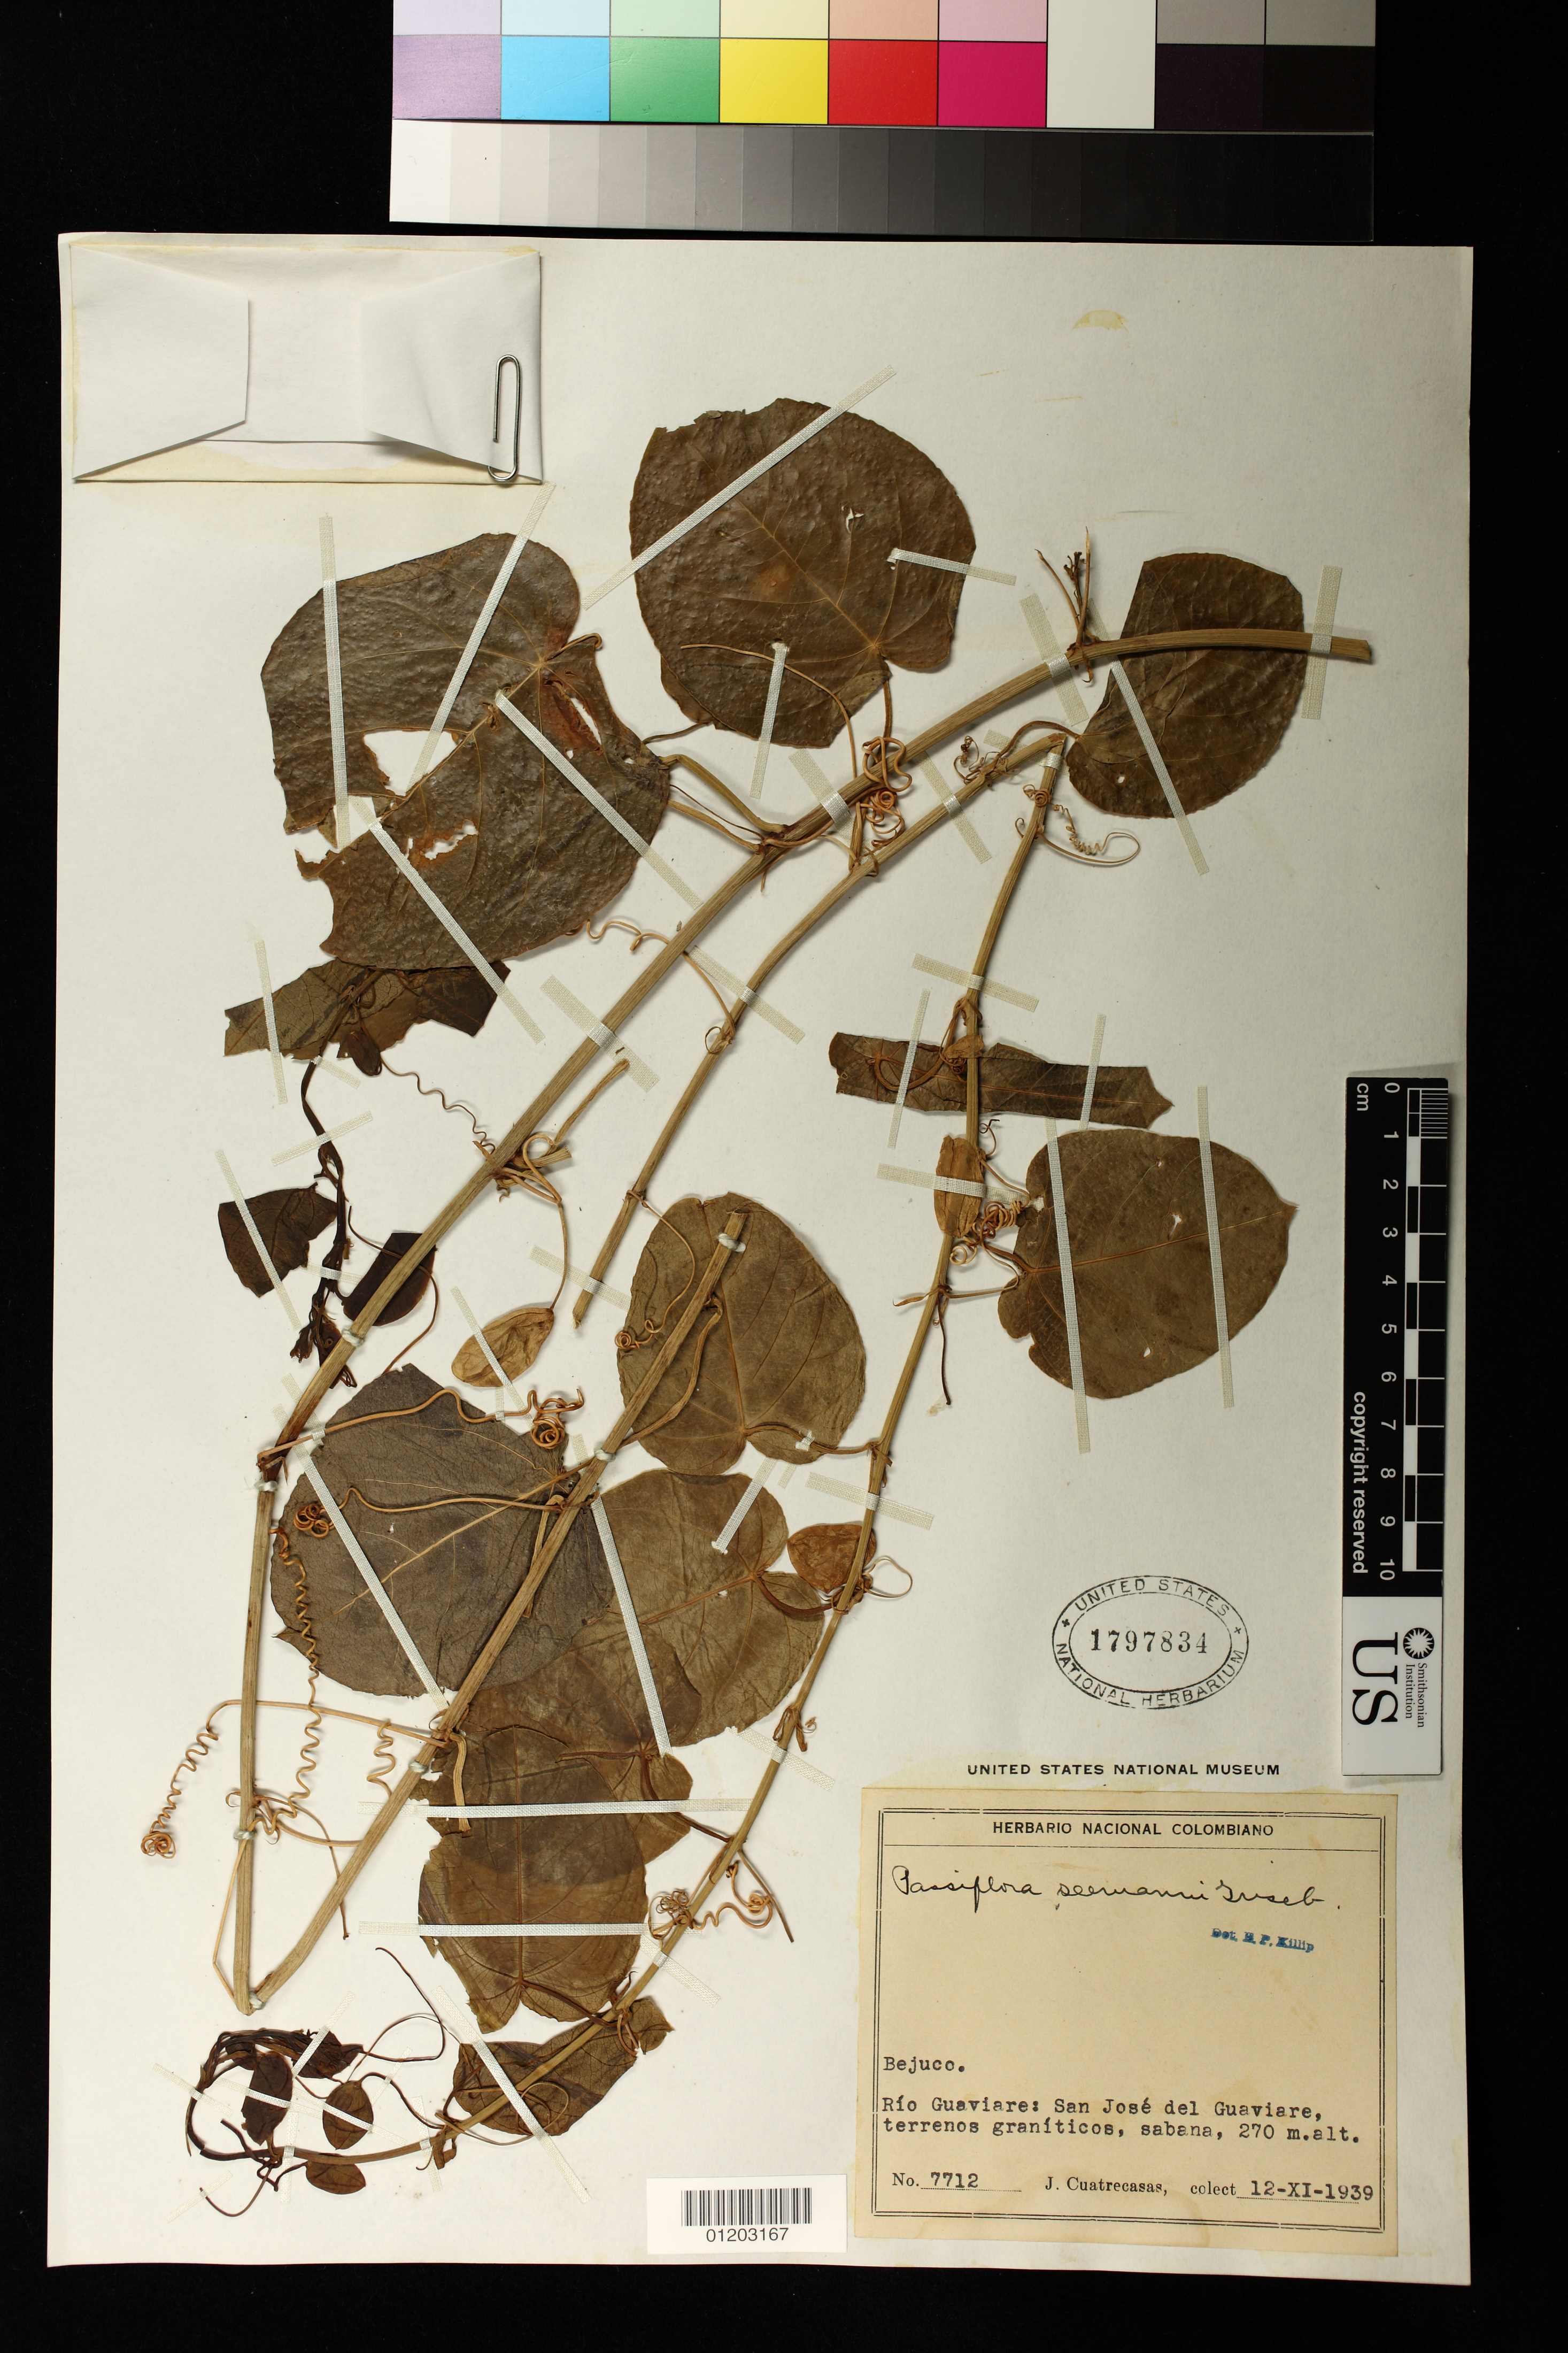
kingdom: Plantae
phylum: Tracheophyta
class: Magnoliopsida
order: Malpighiales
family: Passifloraceae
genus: Passiflora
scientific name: Passiflora seemannii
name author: Griseb.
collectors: J. Cuatrecasas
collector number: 7712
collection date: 1939-11-12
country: Colombia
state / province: Guaviare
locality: Rio Guaviare: San Jose del Guaviare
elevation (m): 270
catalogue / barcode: US 1797834